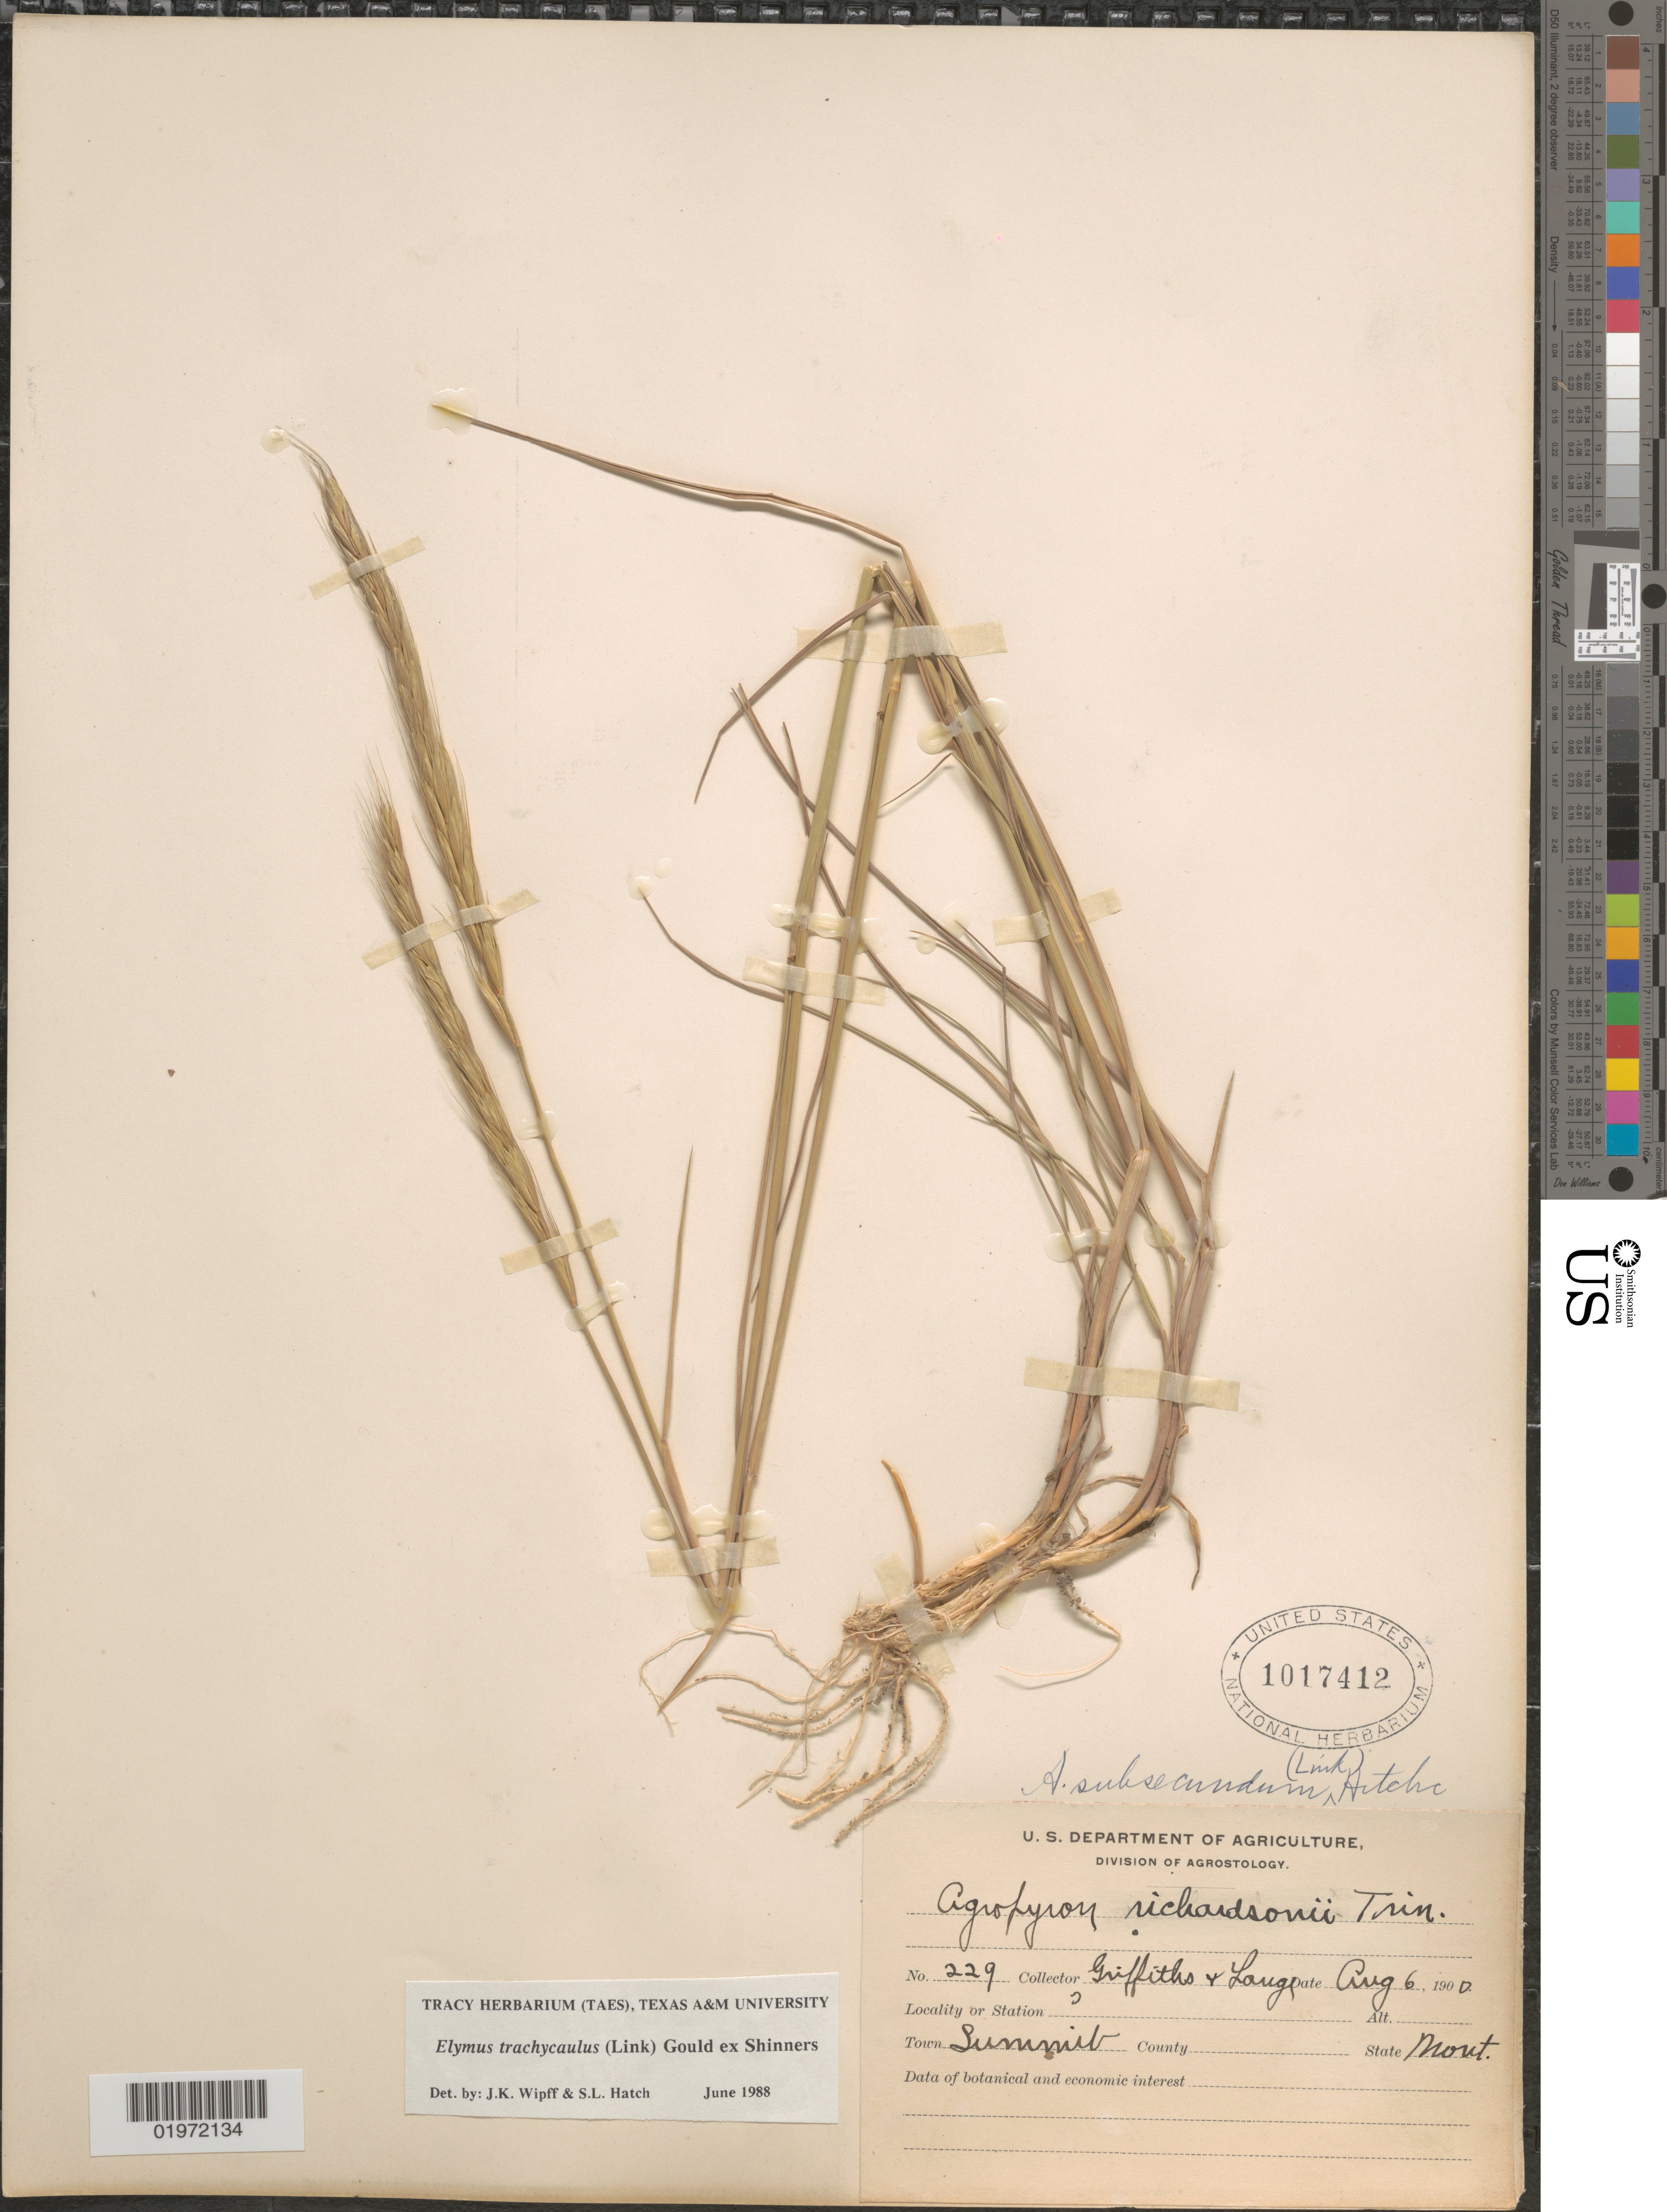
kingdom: Plantae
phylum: Tracheophyta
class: Liliopsida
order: Poales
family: Poaceae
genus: Elymus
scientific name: Elymus trachycaulus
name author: (Link) Gould ex Shinners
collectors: -- Griffiths & -- Lange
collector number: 229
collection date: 1900-08-06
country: United States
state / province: Montana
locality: Town Summit.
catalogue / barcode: US 1017412